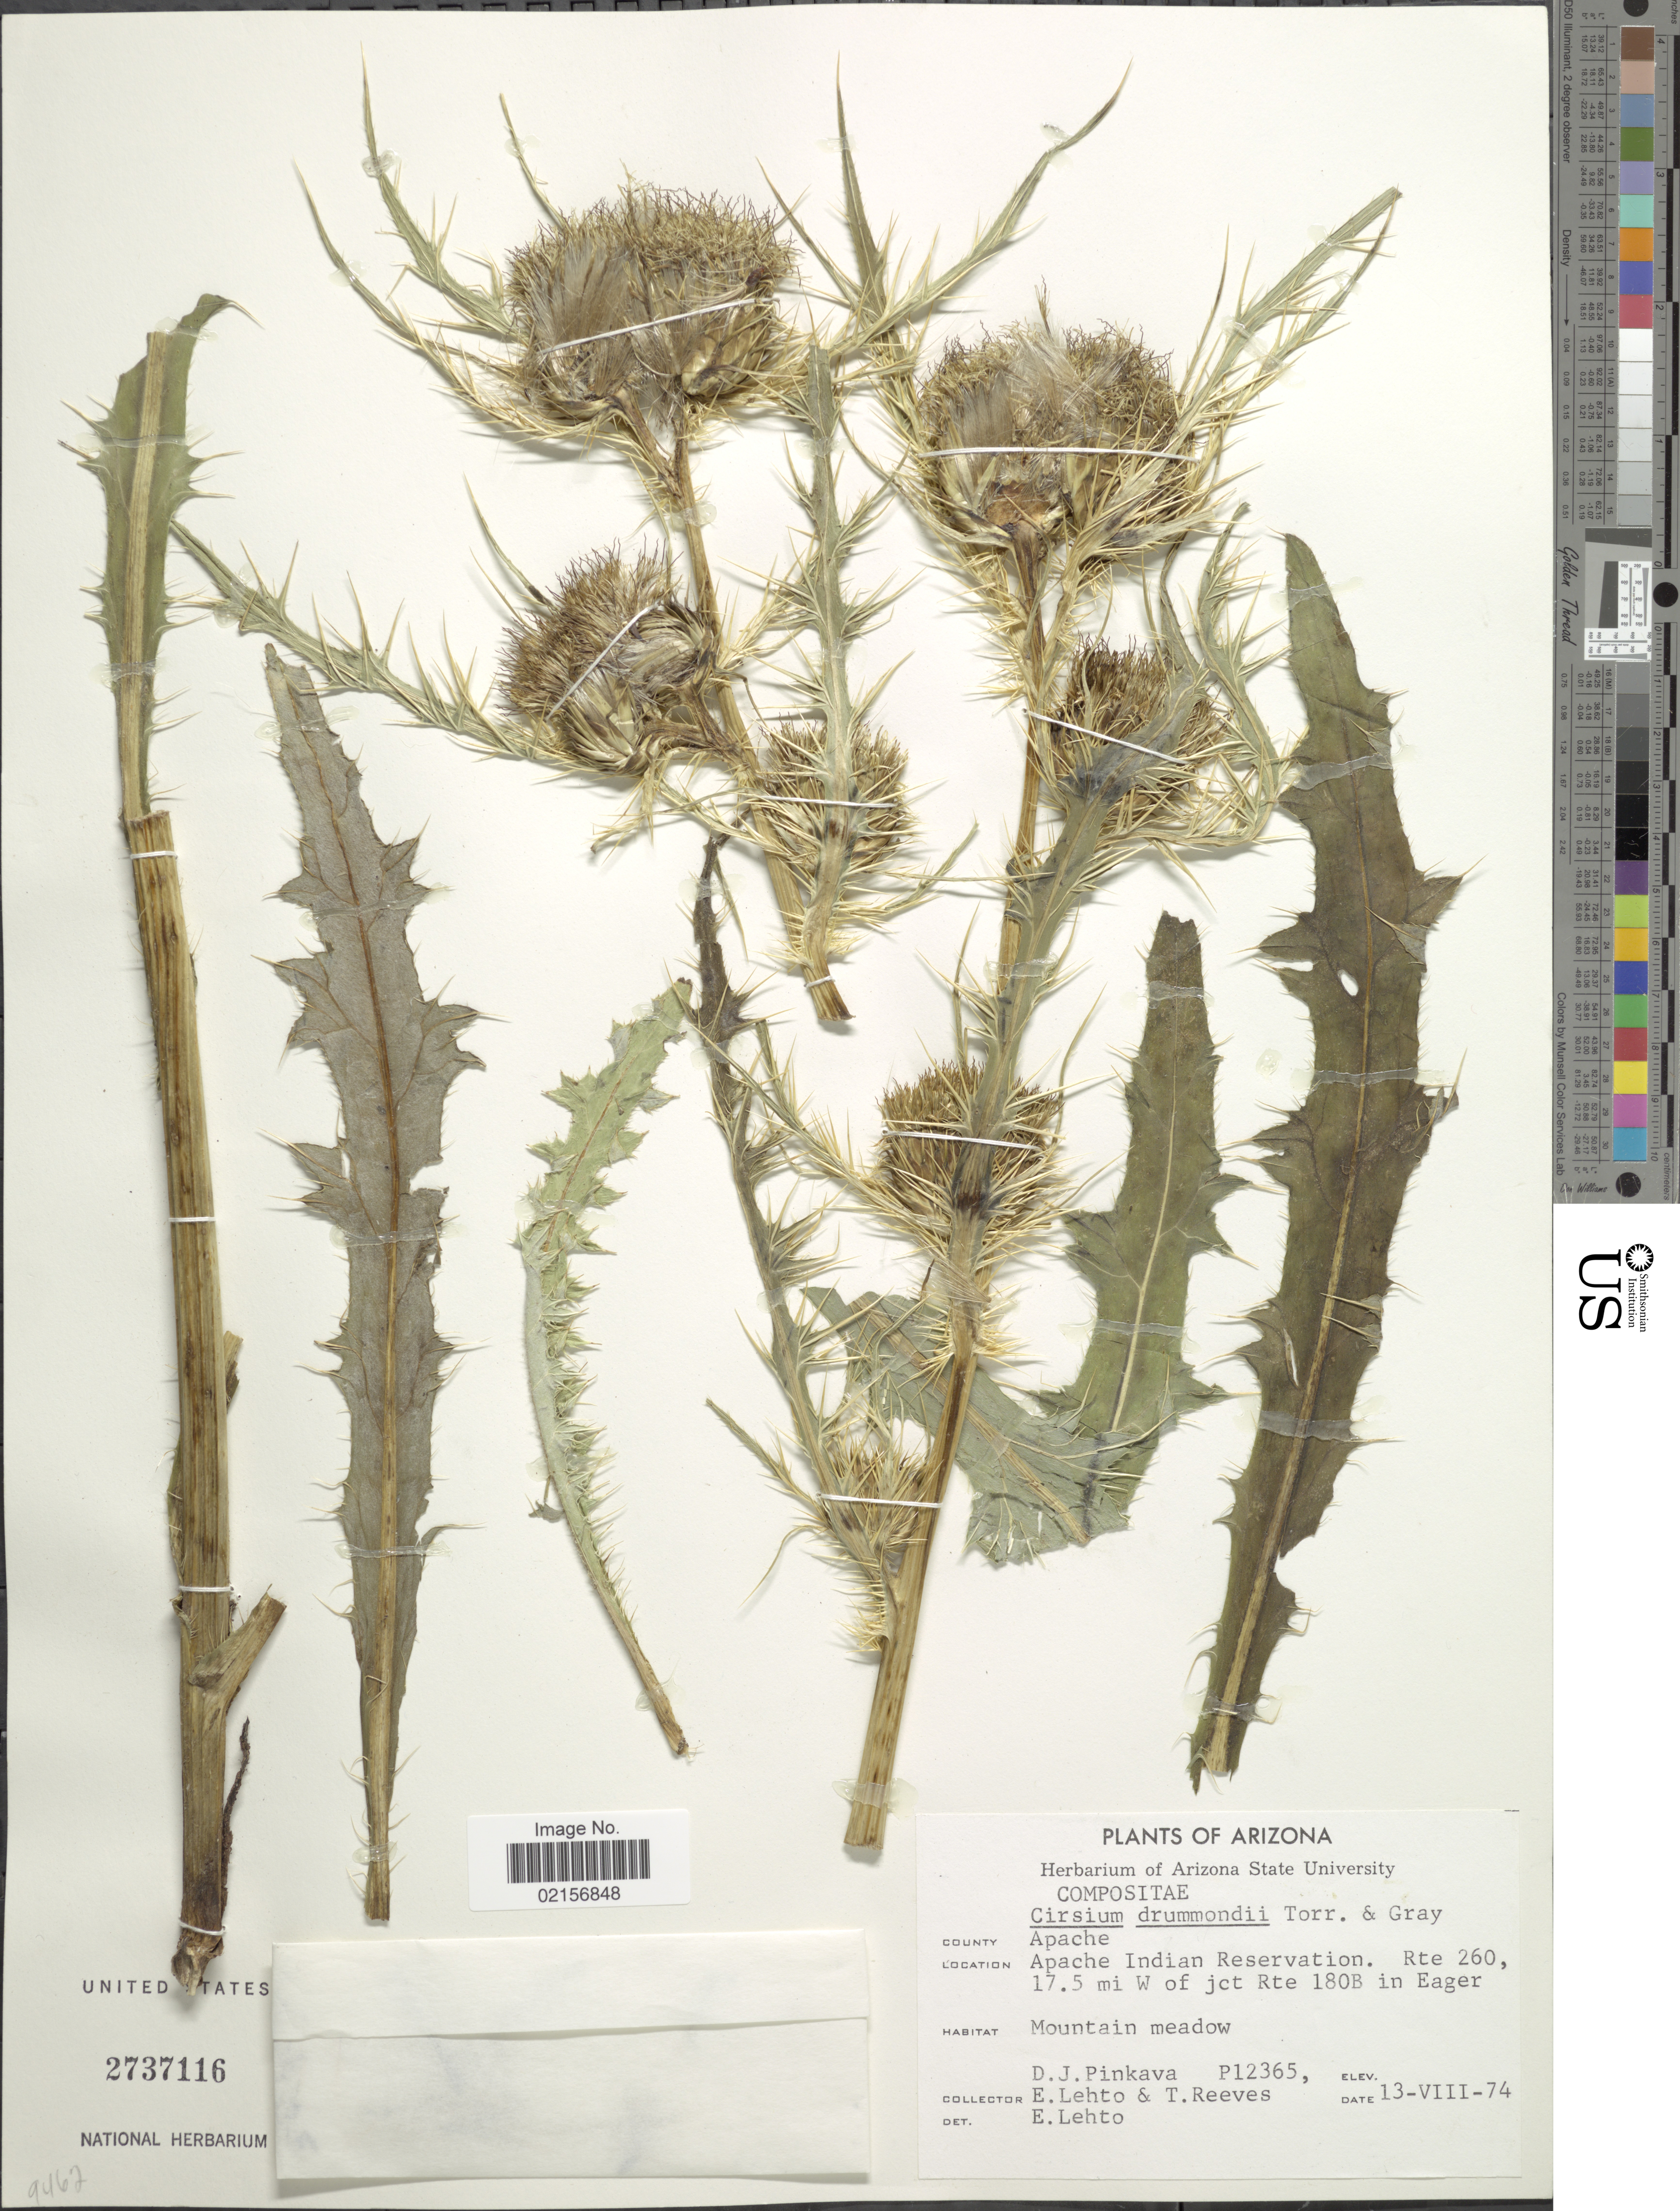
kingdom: Plantae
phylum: Tracheophyta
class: Magnoliopsida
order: Asterales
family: Asteraceae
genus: Cirsium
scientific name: Cirsium drummondii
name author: Torr. & A. Gray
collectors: D. J. Pinkava, E. Lehto, T. Reeves & E. Lehto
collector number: P12365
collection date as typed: Transcribed d/m/y: 13/8/74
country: United States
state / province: Arizona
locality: County Apache, Apache Indian Reservation, Rte 260, 17.5 mi W of jct Rte 180B in Eager Mountain meadow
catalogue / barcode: US 2737116